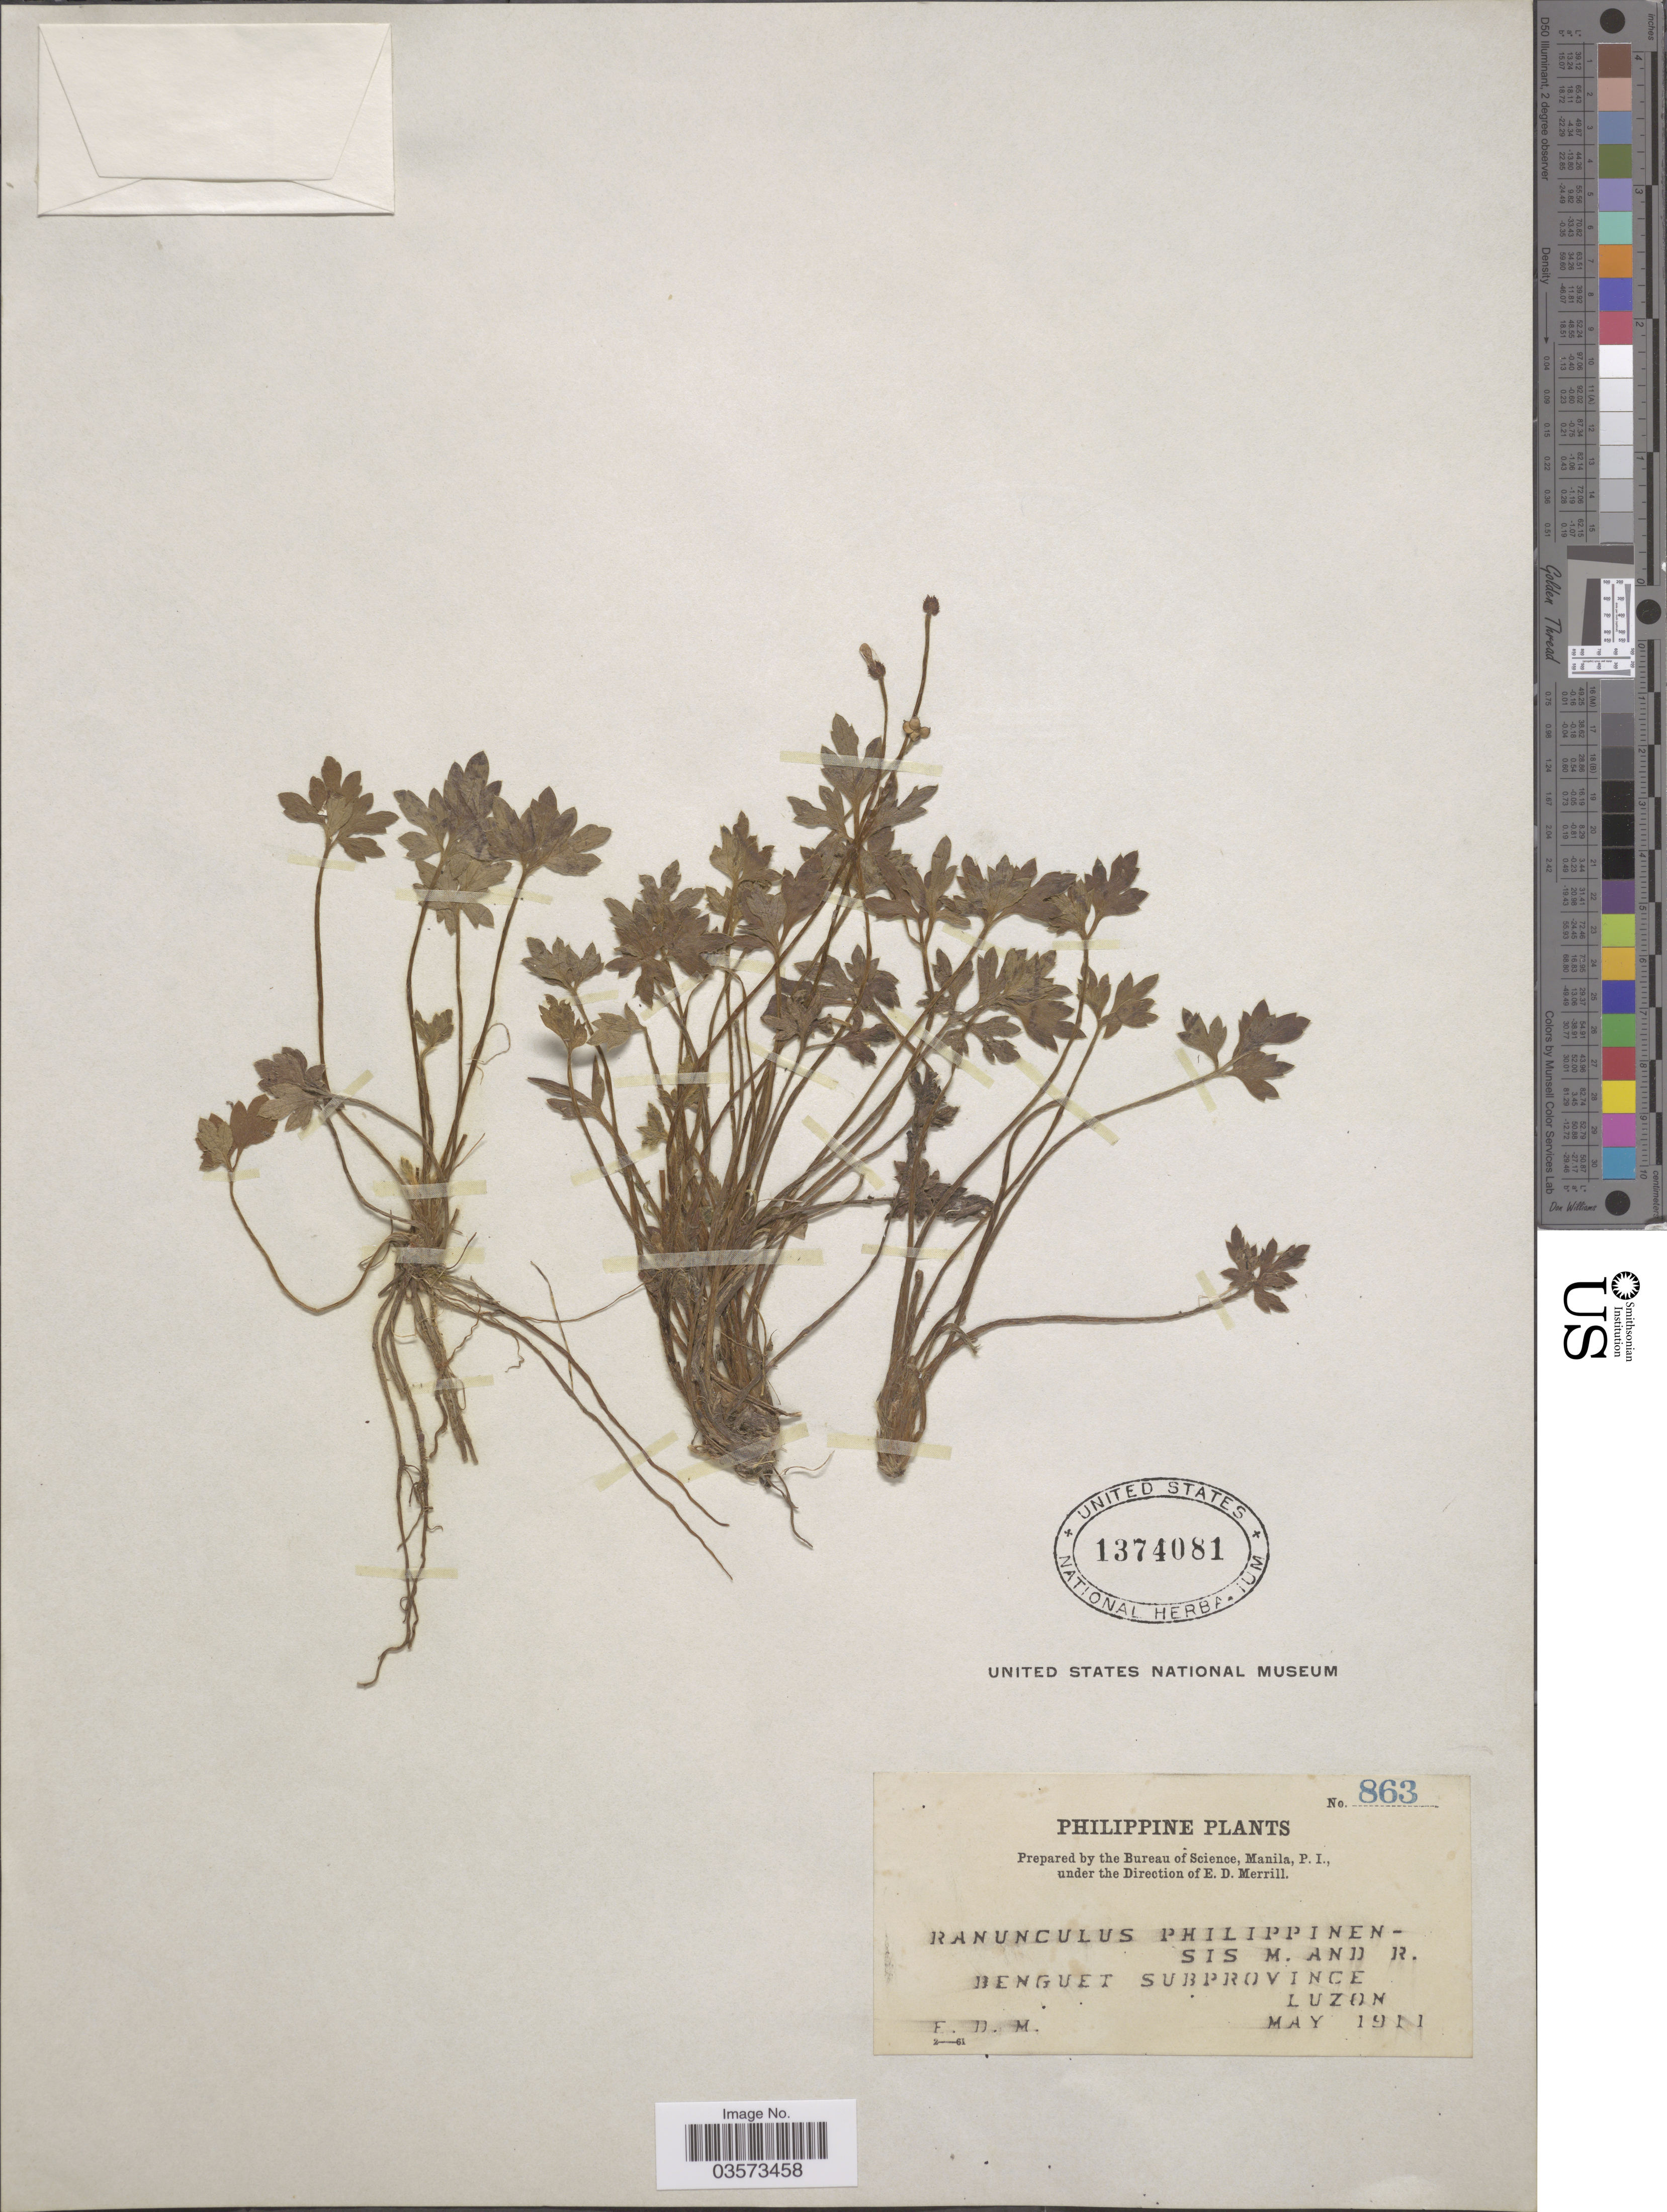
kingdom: Plantae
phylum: Tracheophyta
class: Magnoliopsida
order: Ranunculales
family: Ranunculaceae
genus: Ranunculus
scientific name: Ranunculus philippinensis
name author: Merr. & Rolfe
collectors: E. D. Merrill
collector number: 863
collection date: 1911-05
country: Philippines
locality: Benguet Subprovince, Luzon.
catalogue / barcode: US 1374081